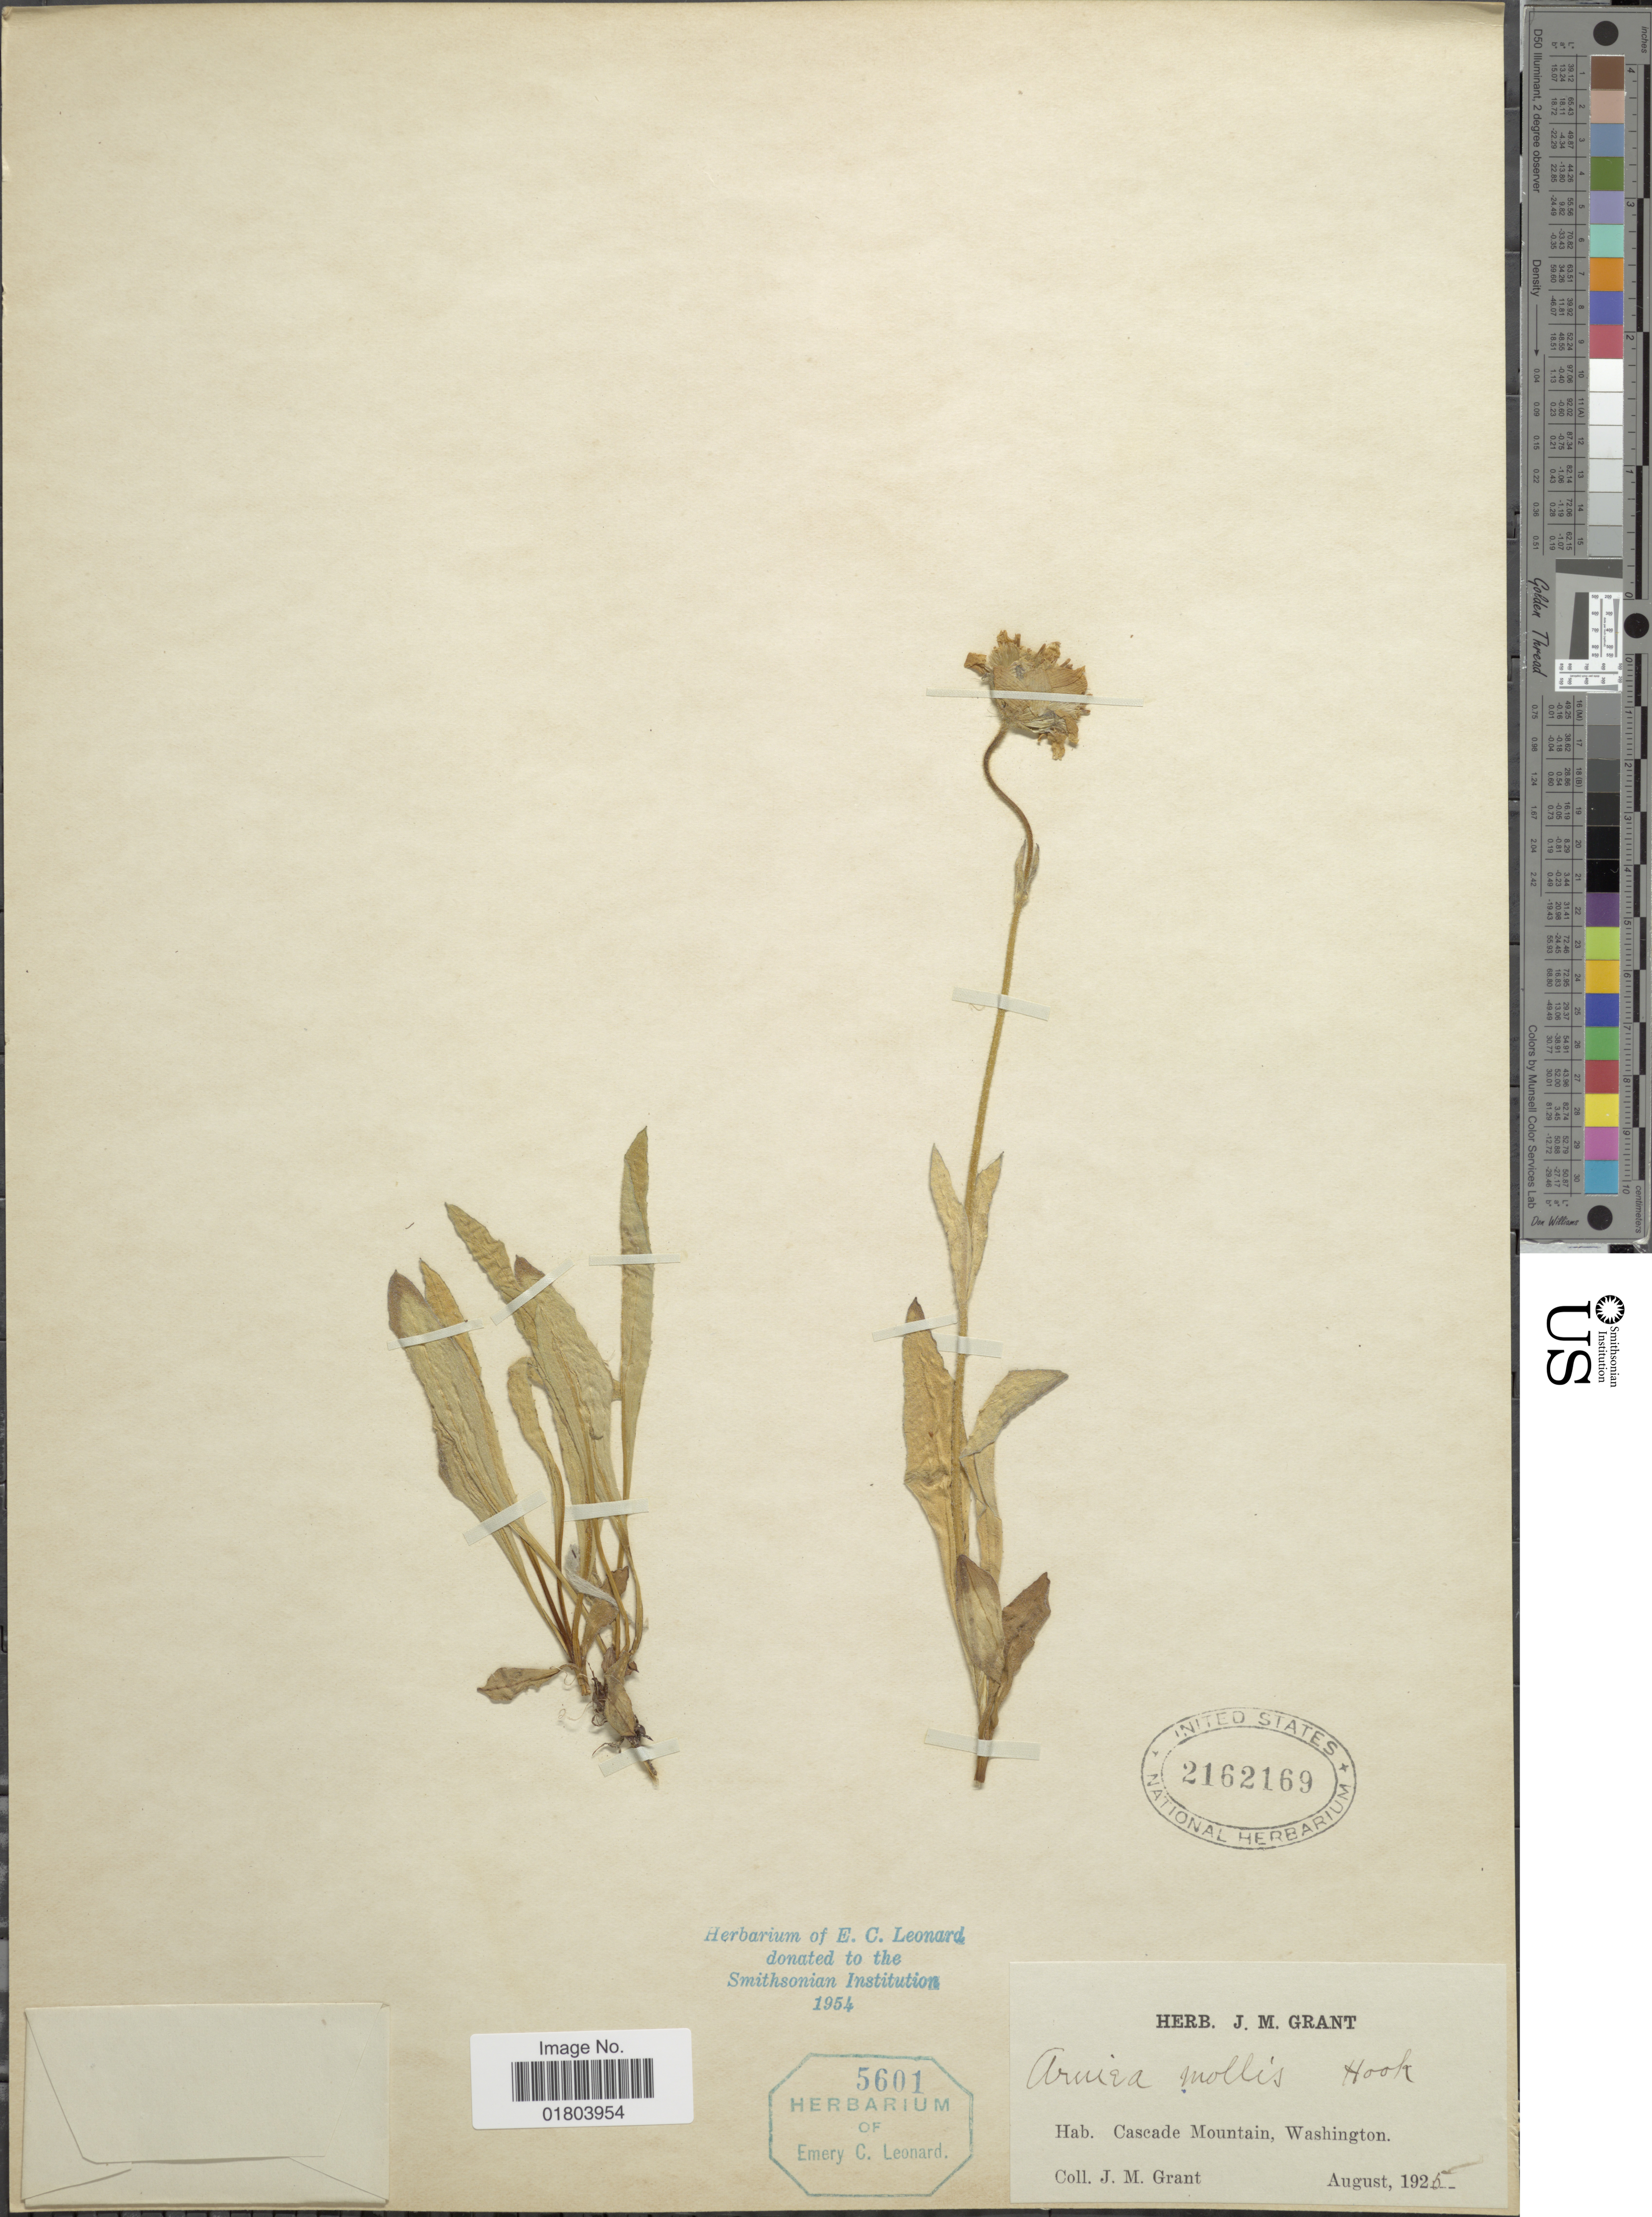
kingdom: Plantae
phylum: Tracheophyta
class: Magnoliopsida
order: Asterales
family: Asteraceae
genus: Arnica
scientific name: Arnica mollis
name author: Hook.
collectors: J. M. Grant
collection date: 1925-08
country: United States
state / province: Washington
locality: Cascade Mountain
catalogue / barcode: US 2162169